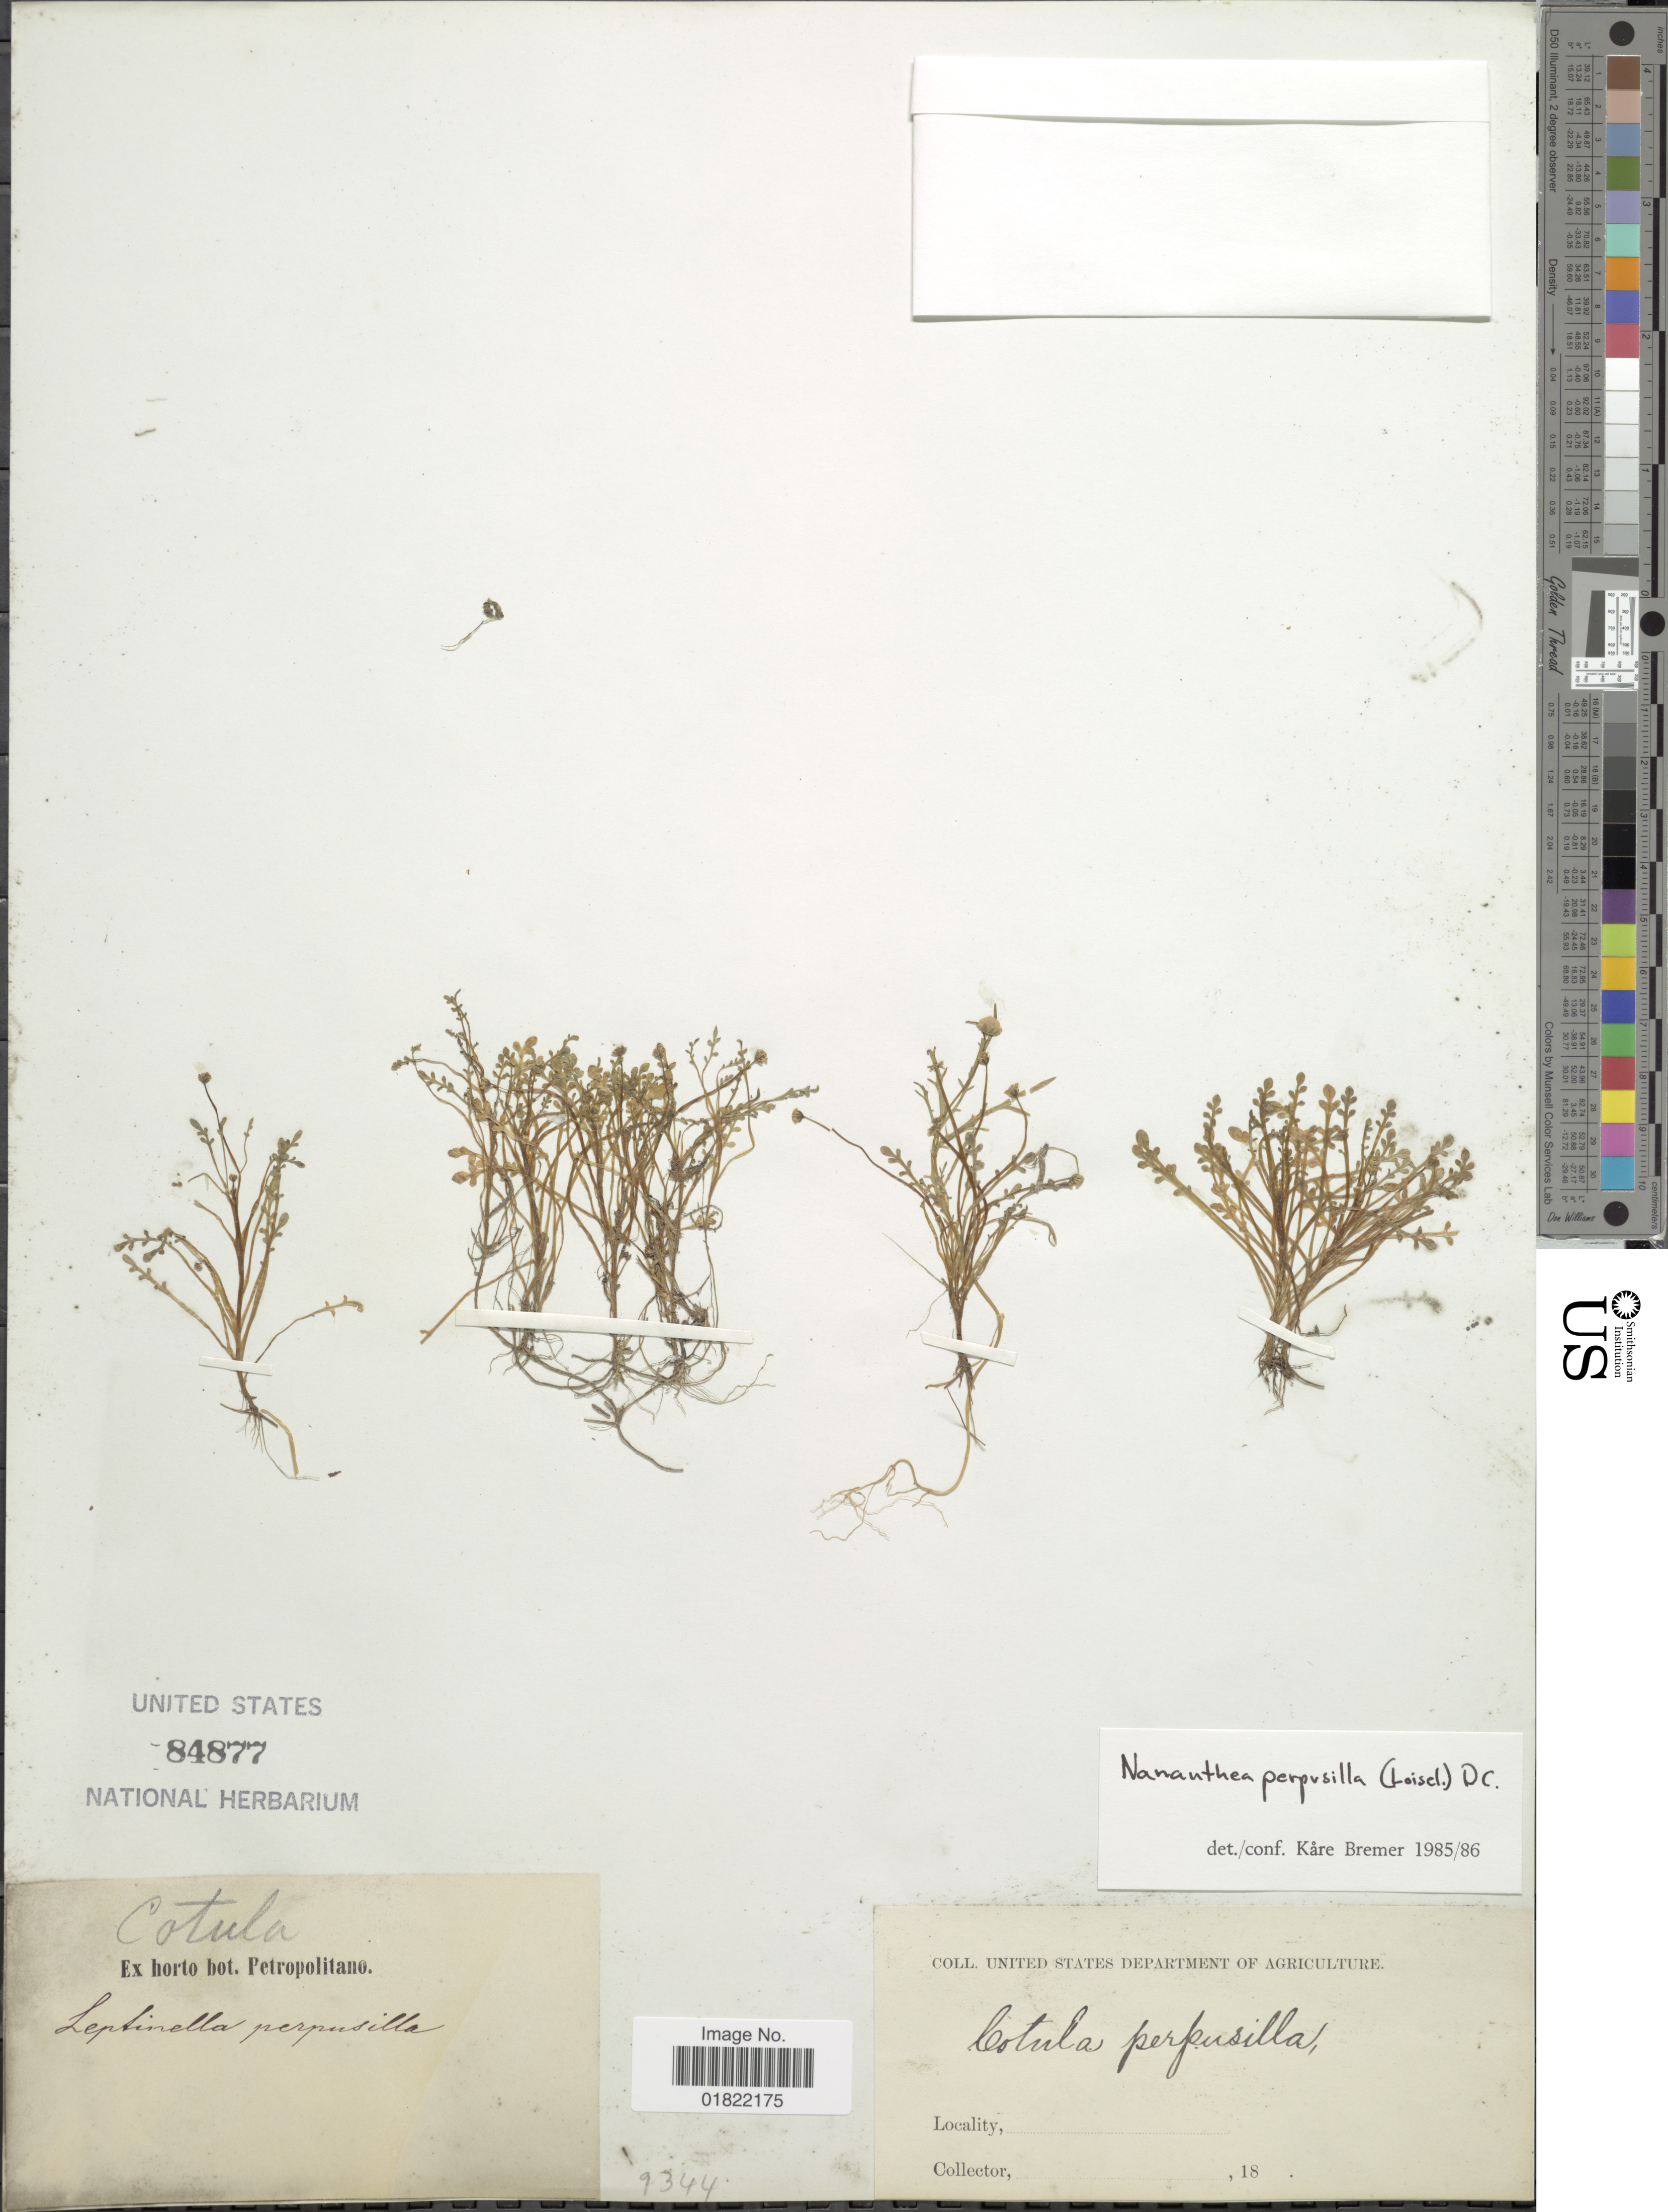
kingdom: Plantae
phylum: Tracheophyta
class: Magnoliopsida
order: Asterales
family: Asteraceae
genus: Nananthea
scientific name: Nananthea perpusilla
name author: (Loisel.) DC.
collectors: ex Horto Bot. Petropolitano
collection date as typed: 18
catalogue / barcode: US 84877